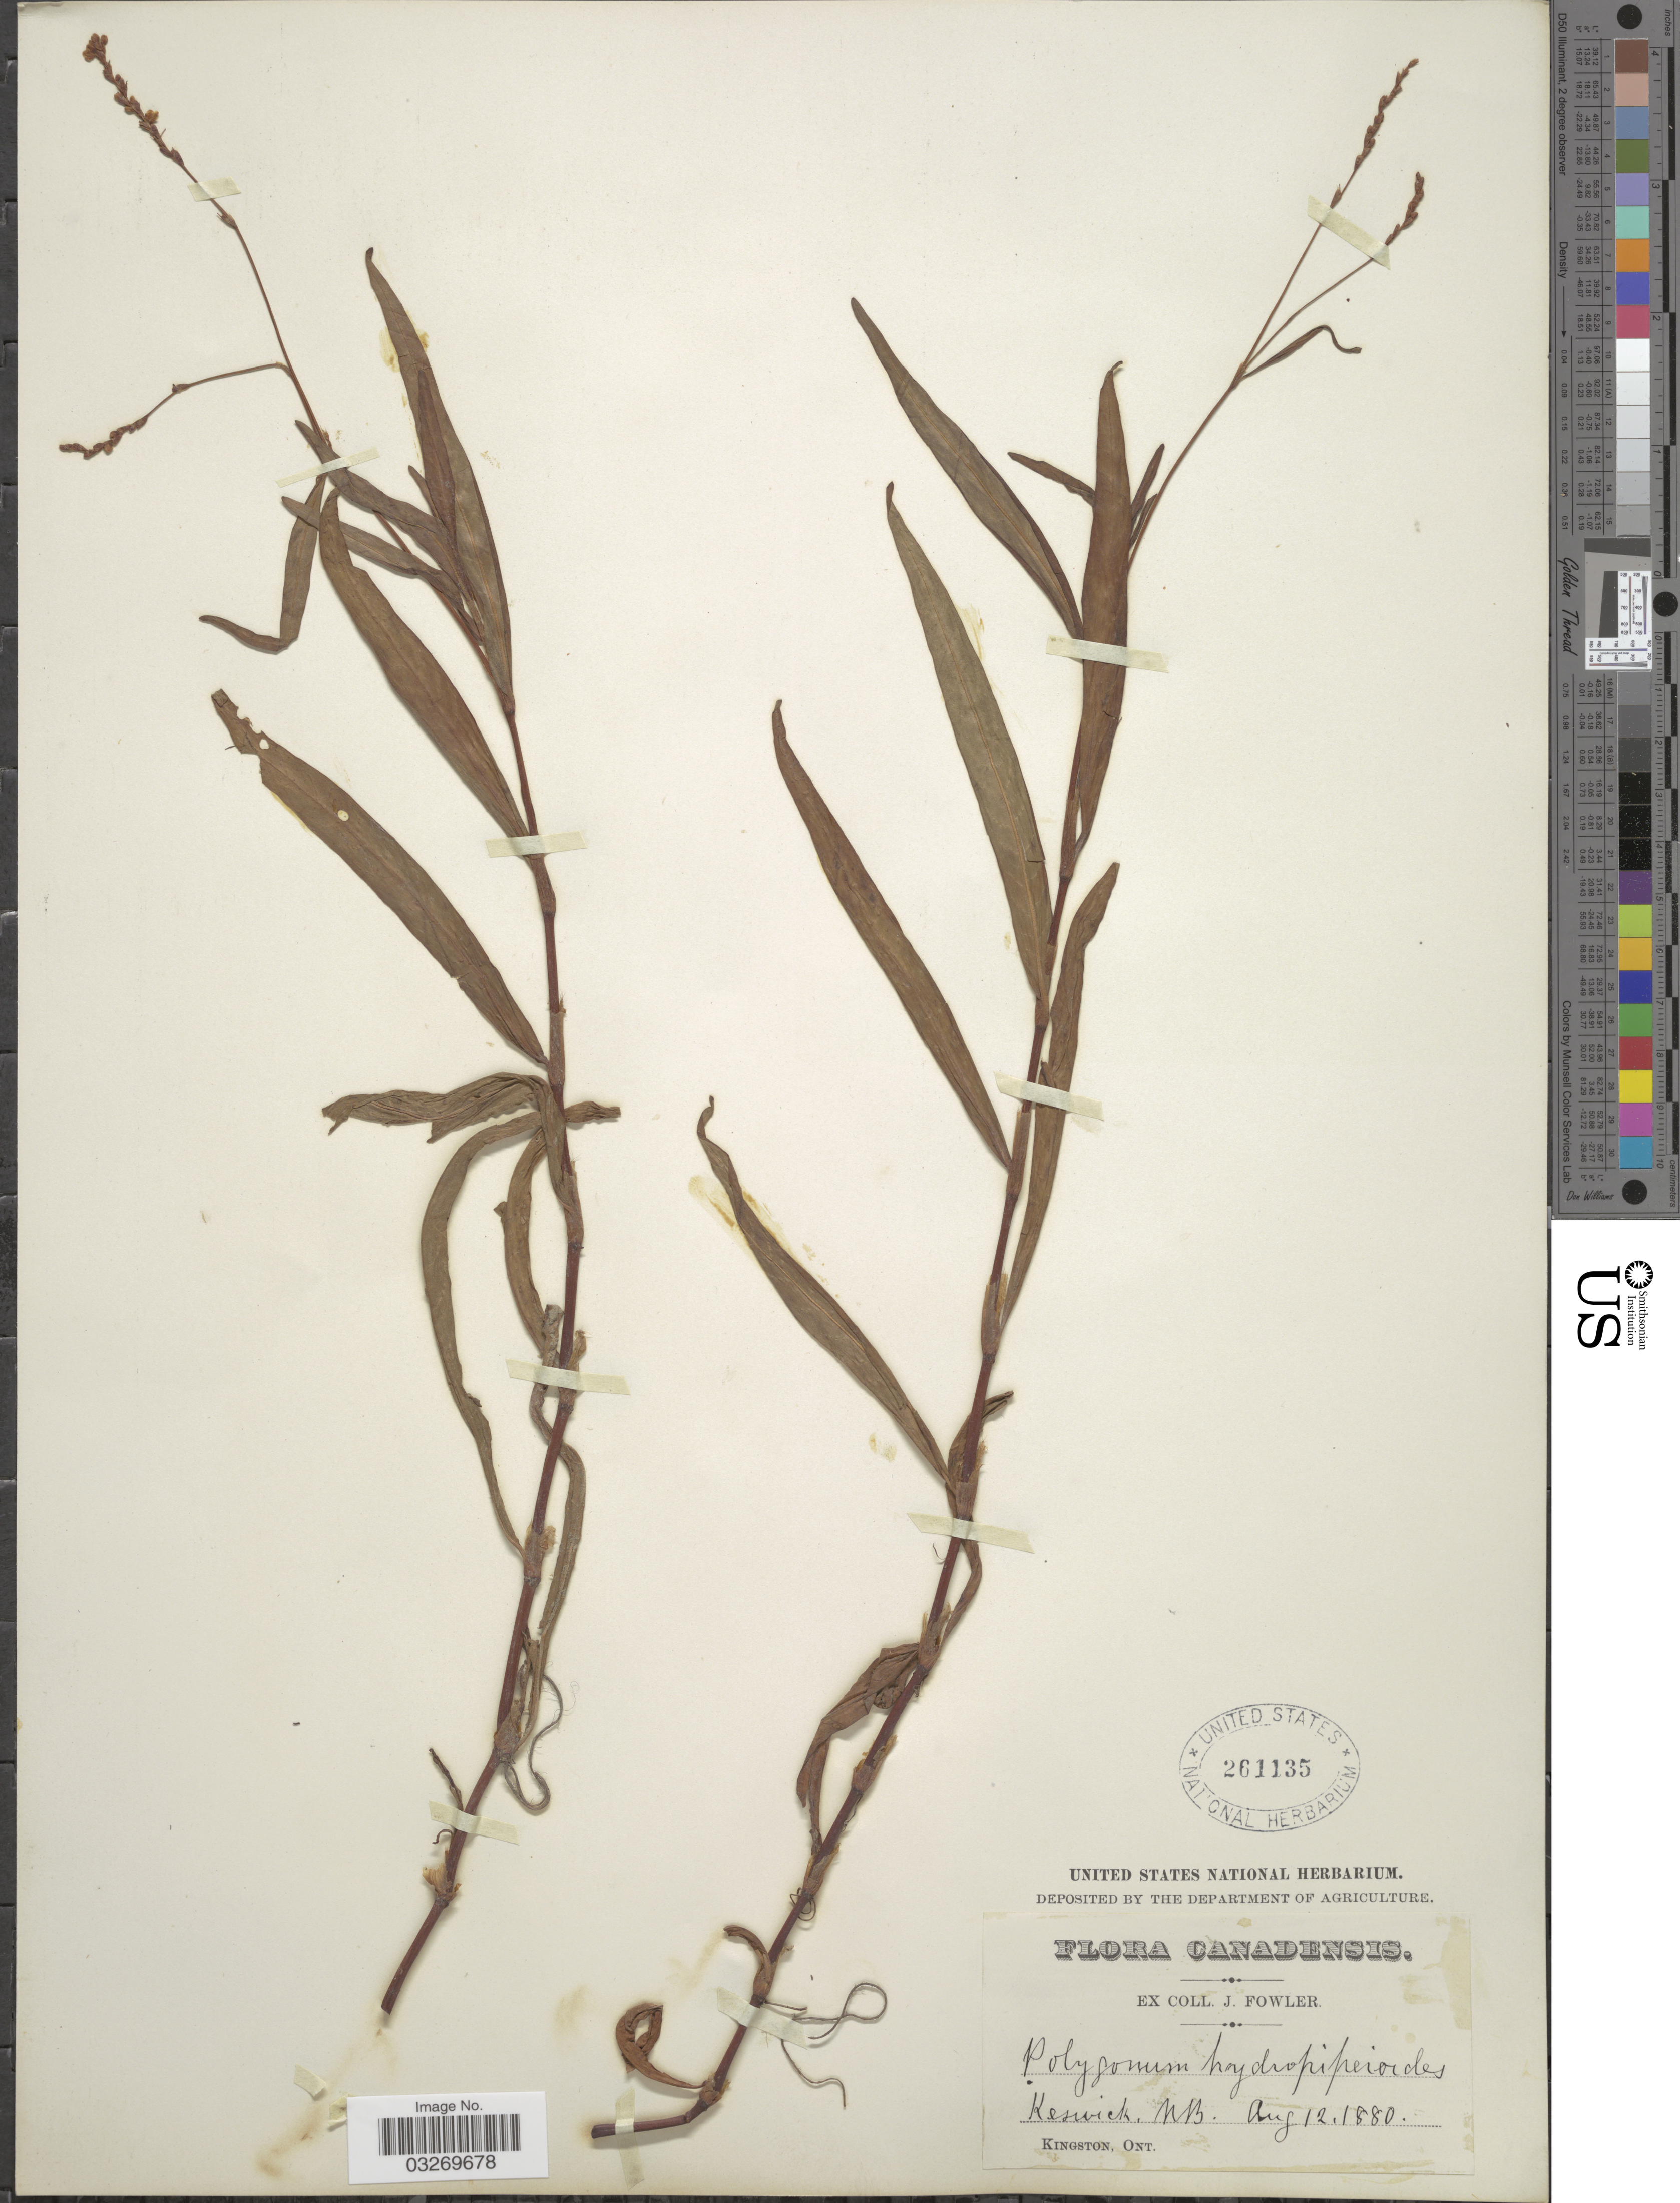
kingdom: Plantae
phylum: Tracheophyta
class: Magnoliopsida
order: Caryophyllales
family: Polygonaceae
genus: Persicaria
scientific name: Persicaria hydropiperoides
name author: (Michx.) Small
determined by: Atha, D. E.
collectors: J. Fowler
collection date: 1880-08-12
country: Canada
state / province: New Brunswick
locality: Keswick.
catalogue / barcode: US 261135